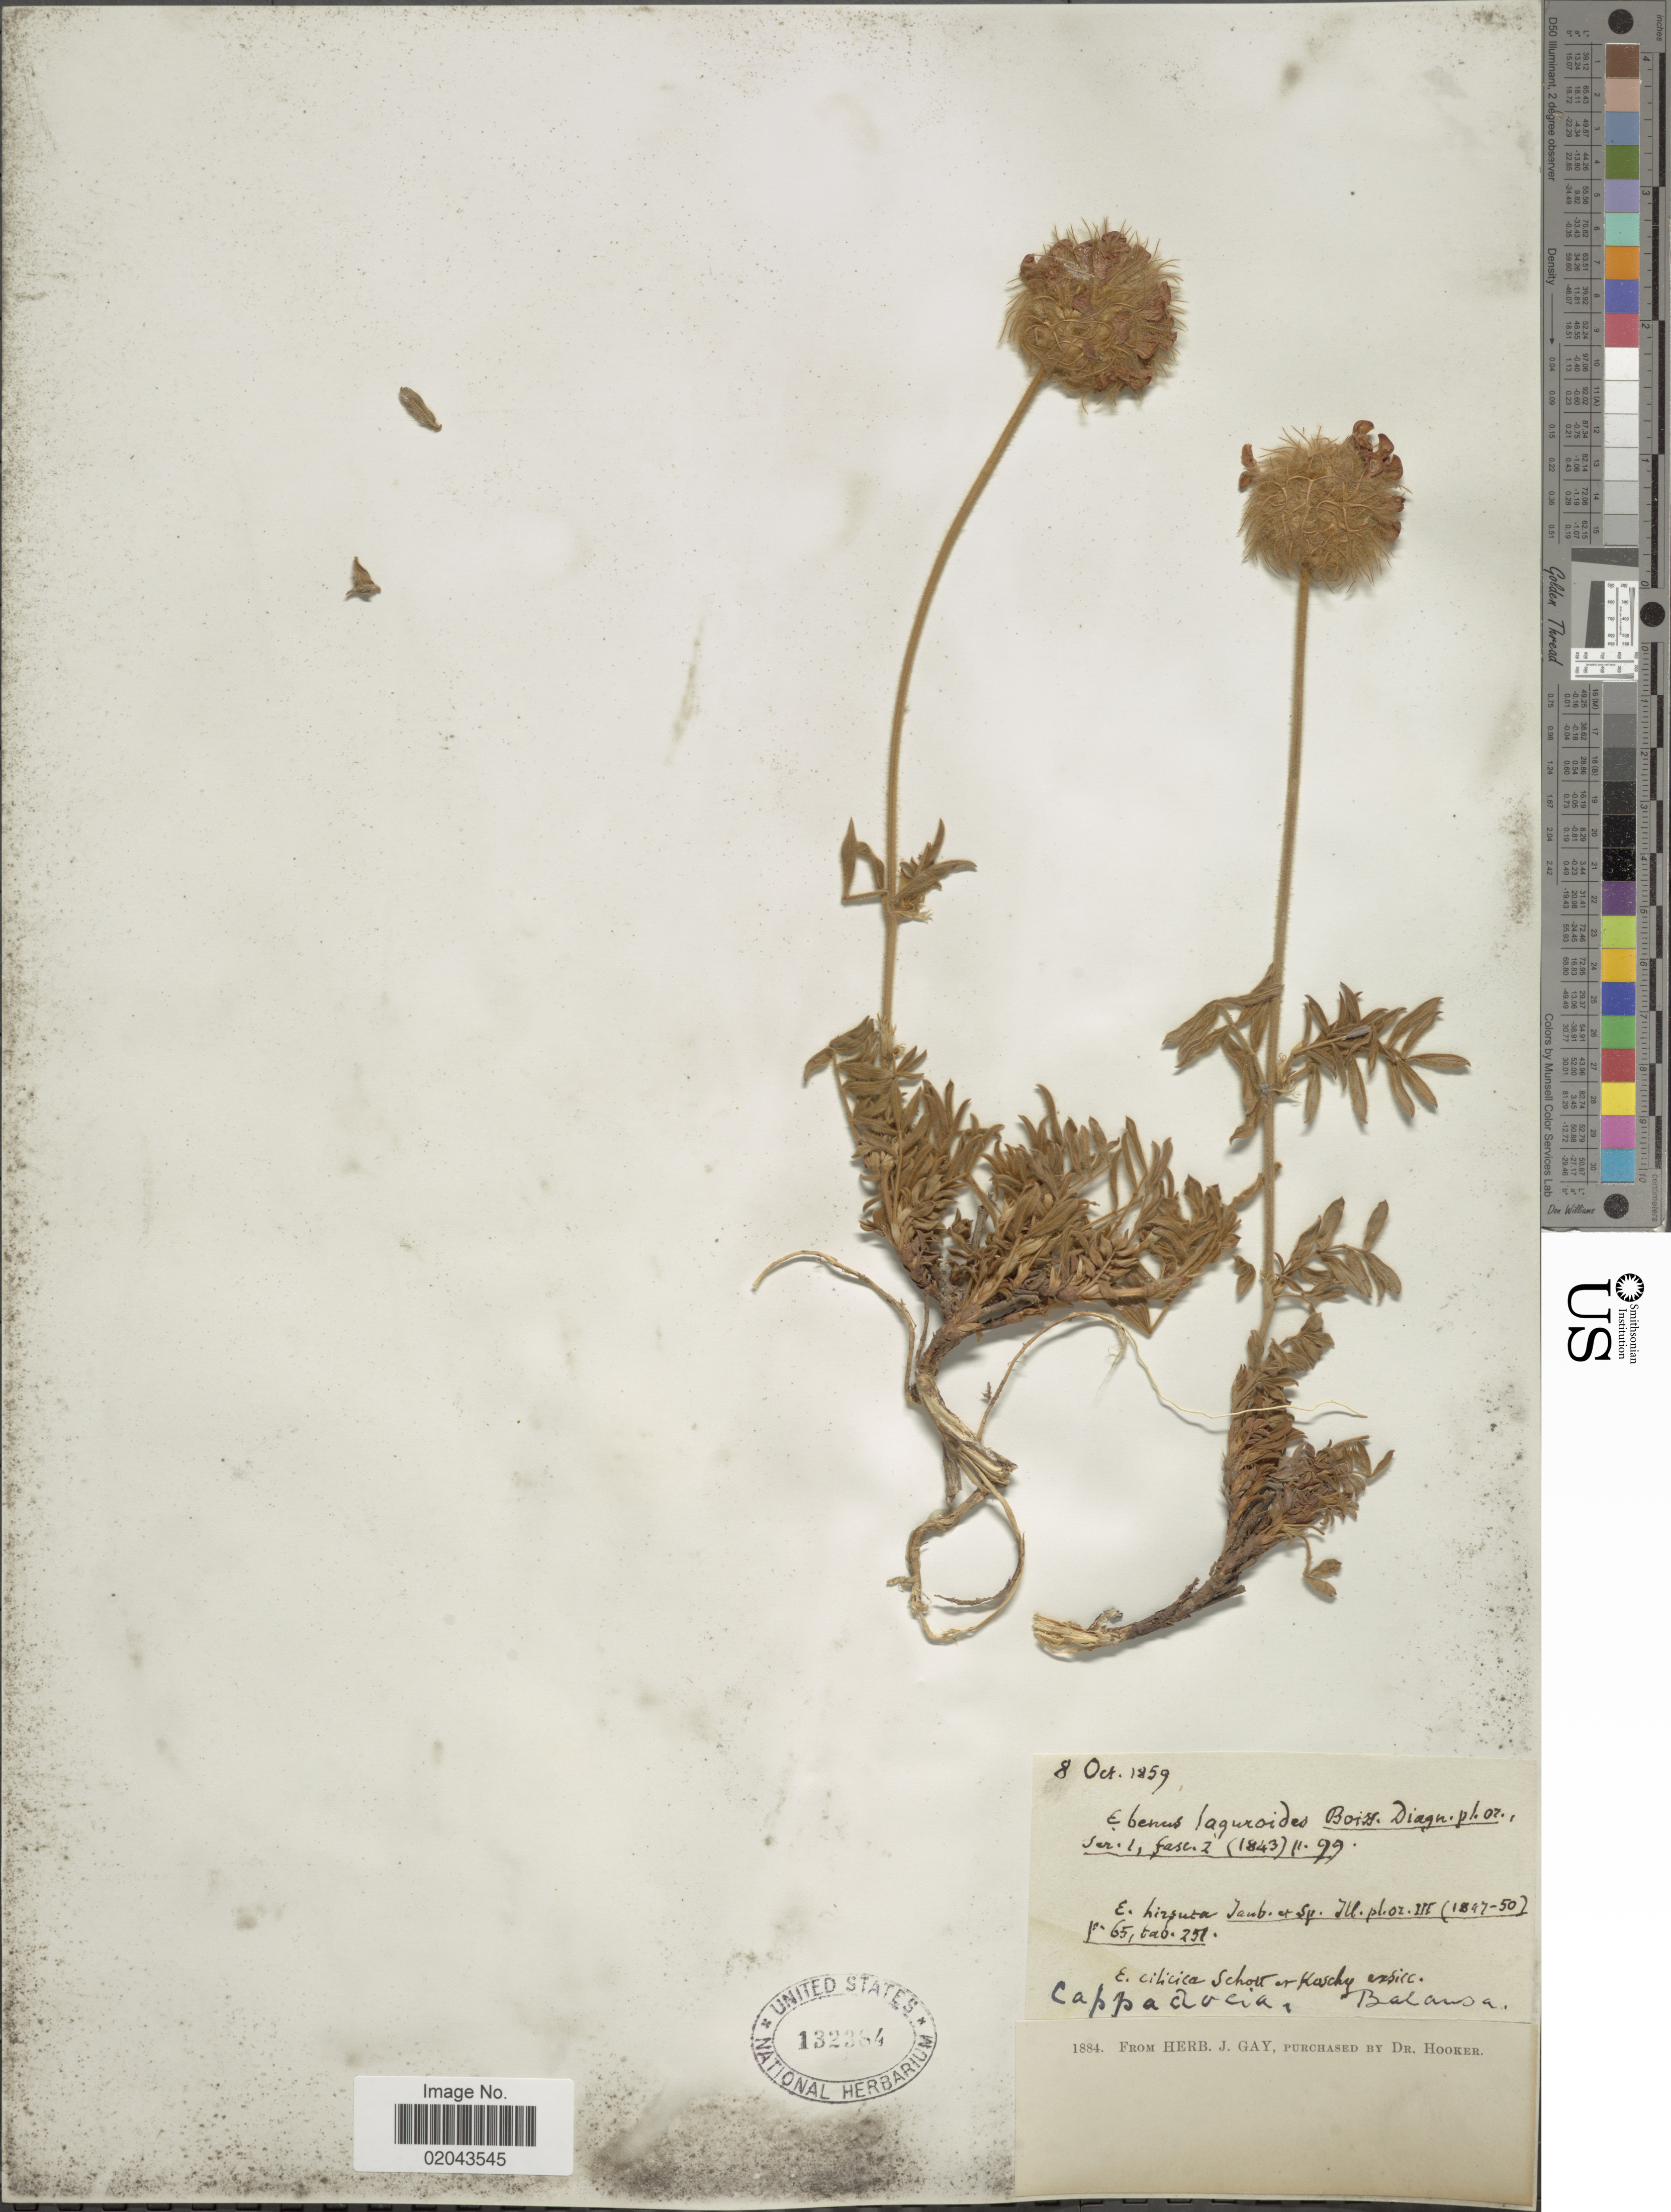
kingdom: Plantae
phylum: Tracheophyta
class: Magnoliopsida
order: Fabales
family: Fabaceae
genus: Ebenus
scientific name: Ebenus laguroides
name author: Boiss.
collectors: -. Balansa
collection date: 1859-10-08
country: Turkey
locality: Cappadocia.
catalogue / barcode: US 132384